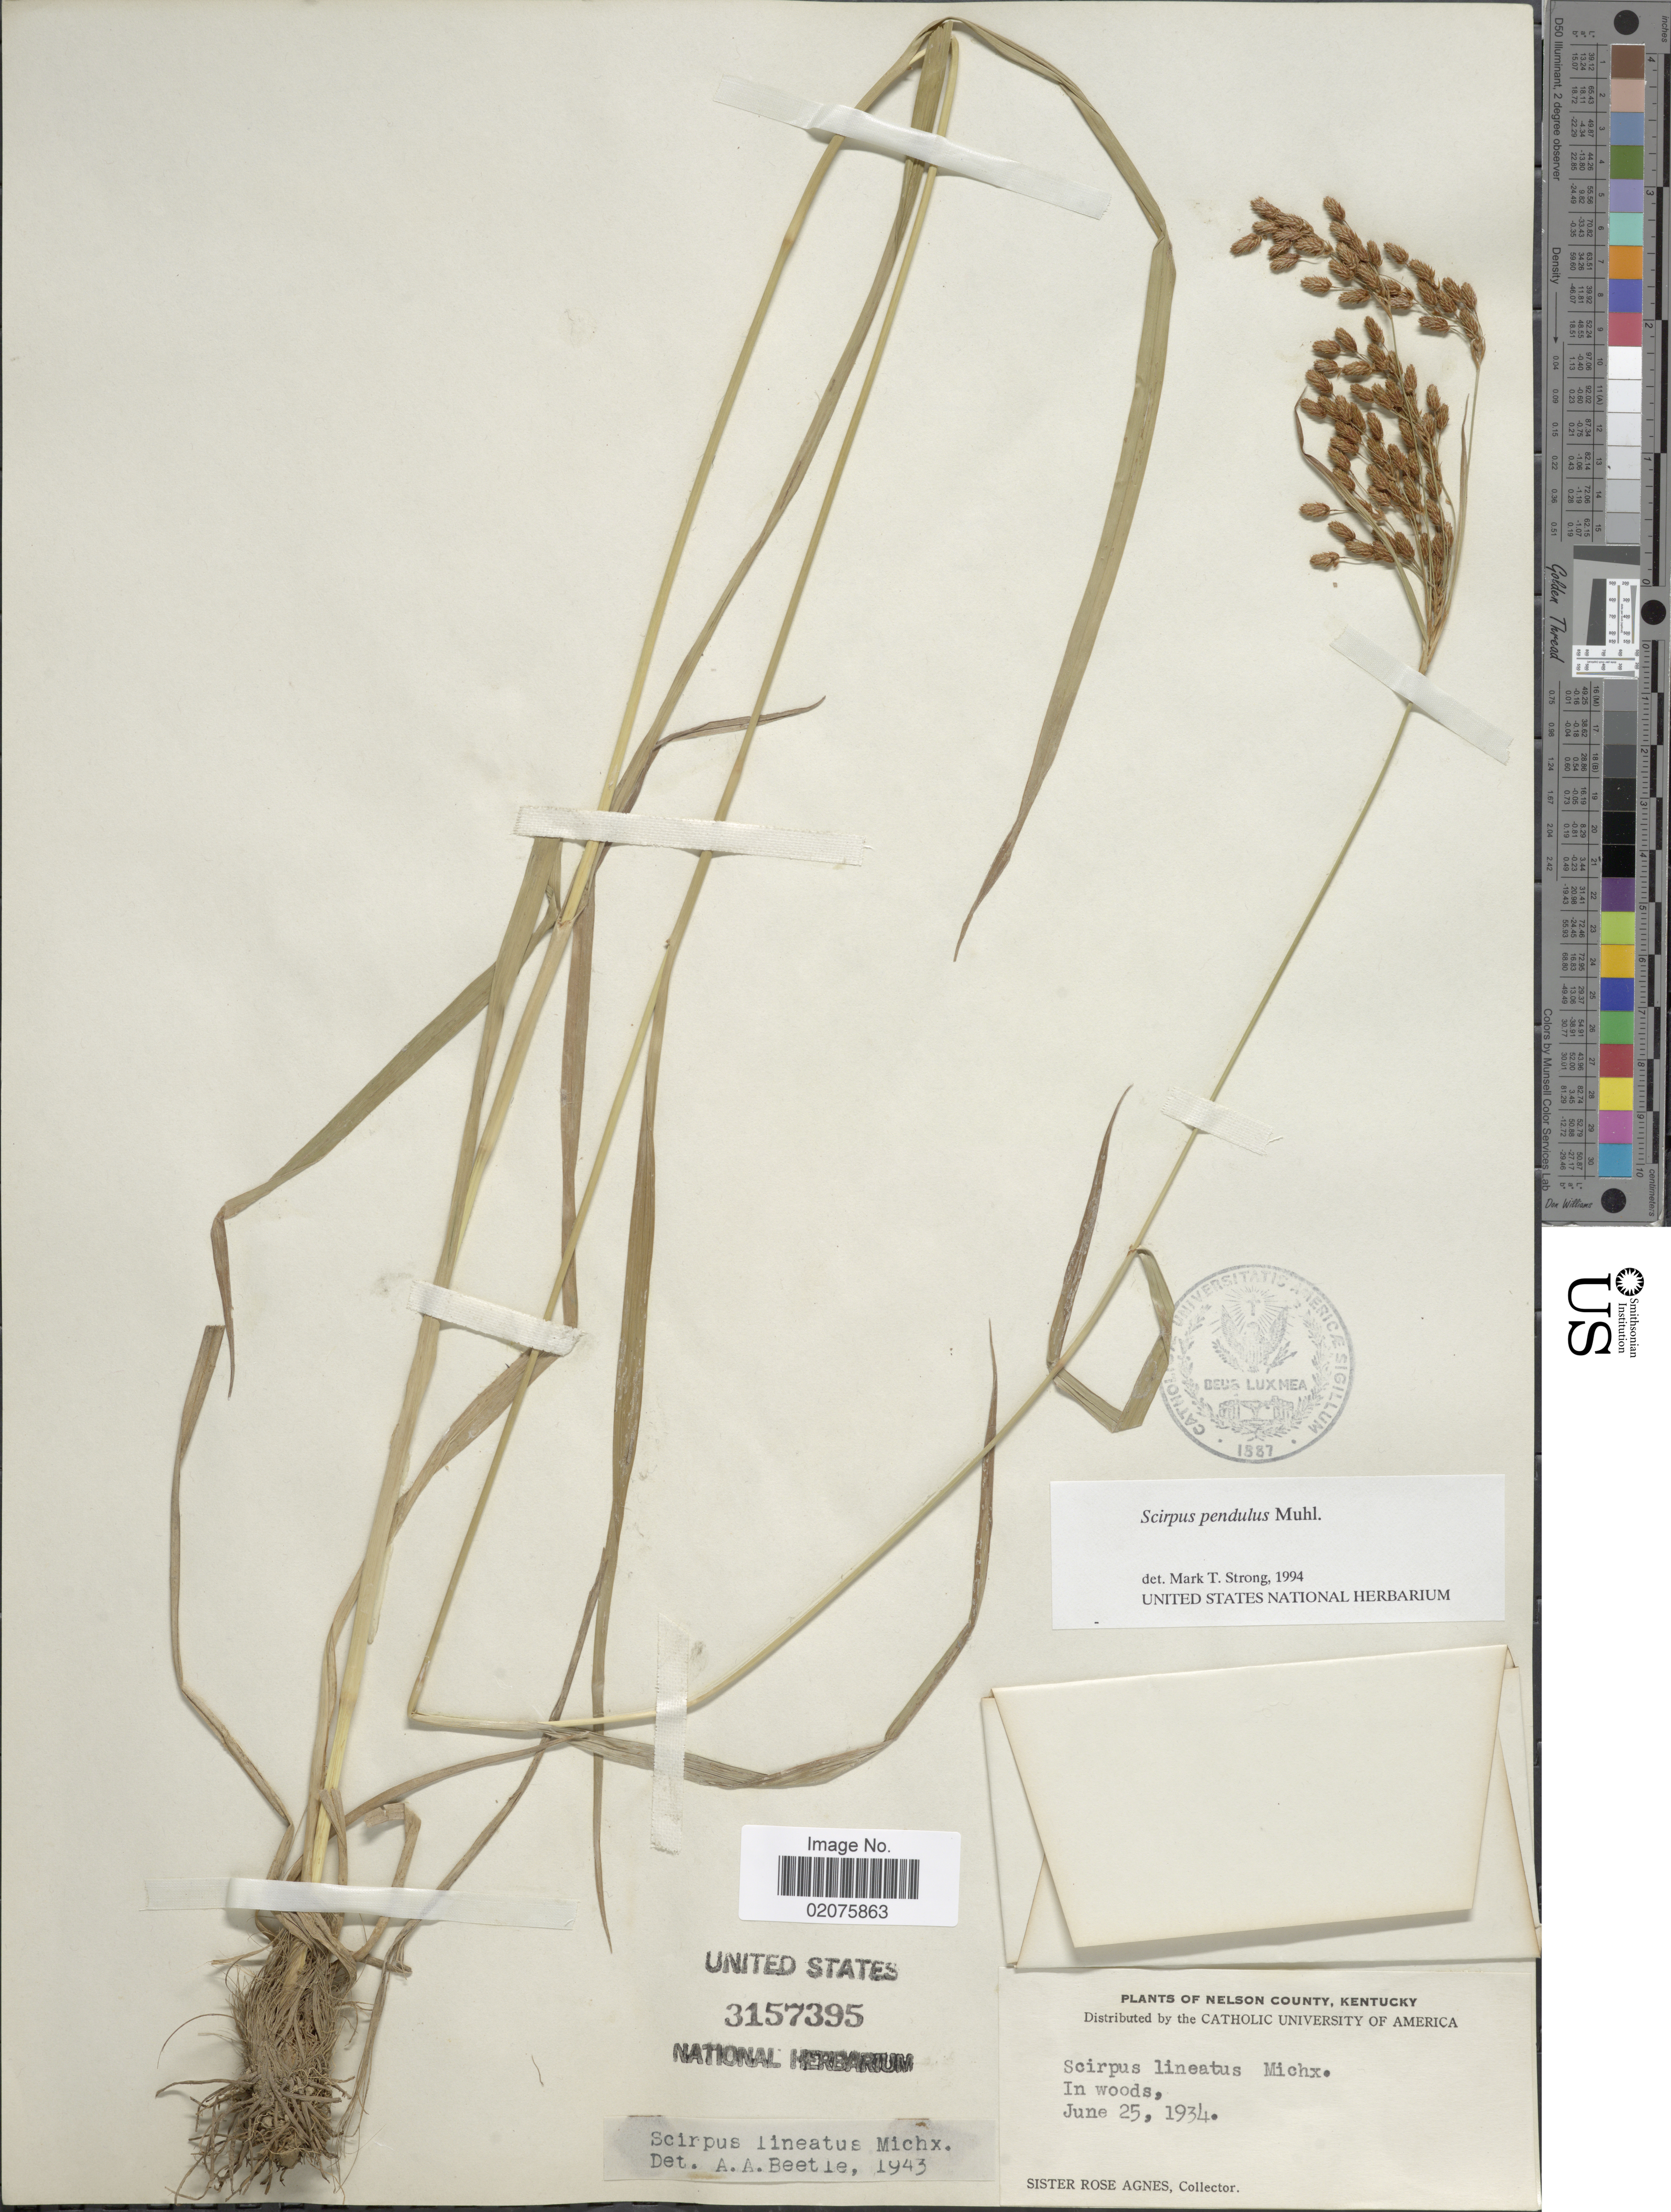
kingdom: Plantae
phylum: Tracheophyta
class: Liliopsida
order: Poales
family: Cyperaceae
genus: Scirpus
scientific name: Scirpus pendulus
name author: Muhl.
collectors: Sister Rose Agnes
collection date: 1934-06-25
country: United States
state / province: Kentucky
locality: Nelson County, in woods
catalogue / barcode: US 3157395